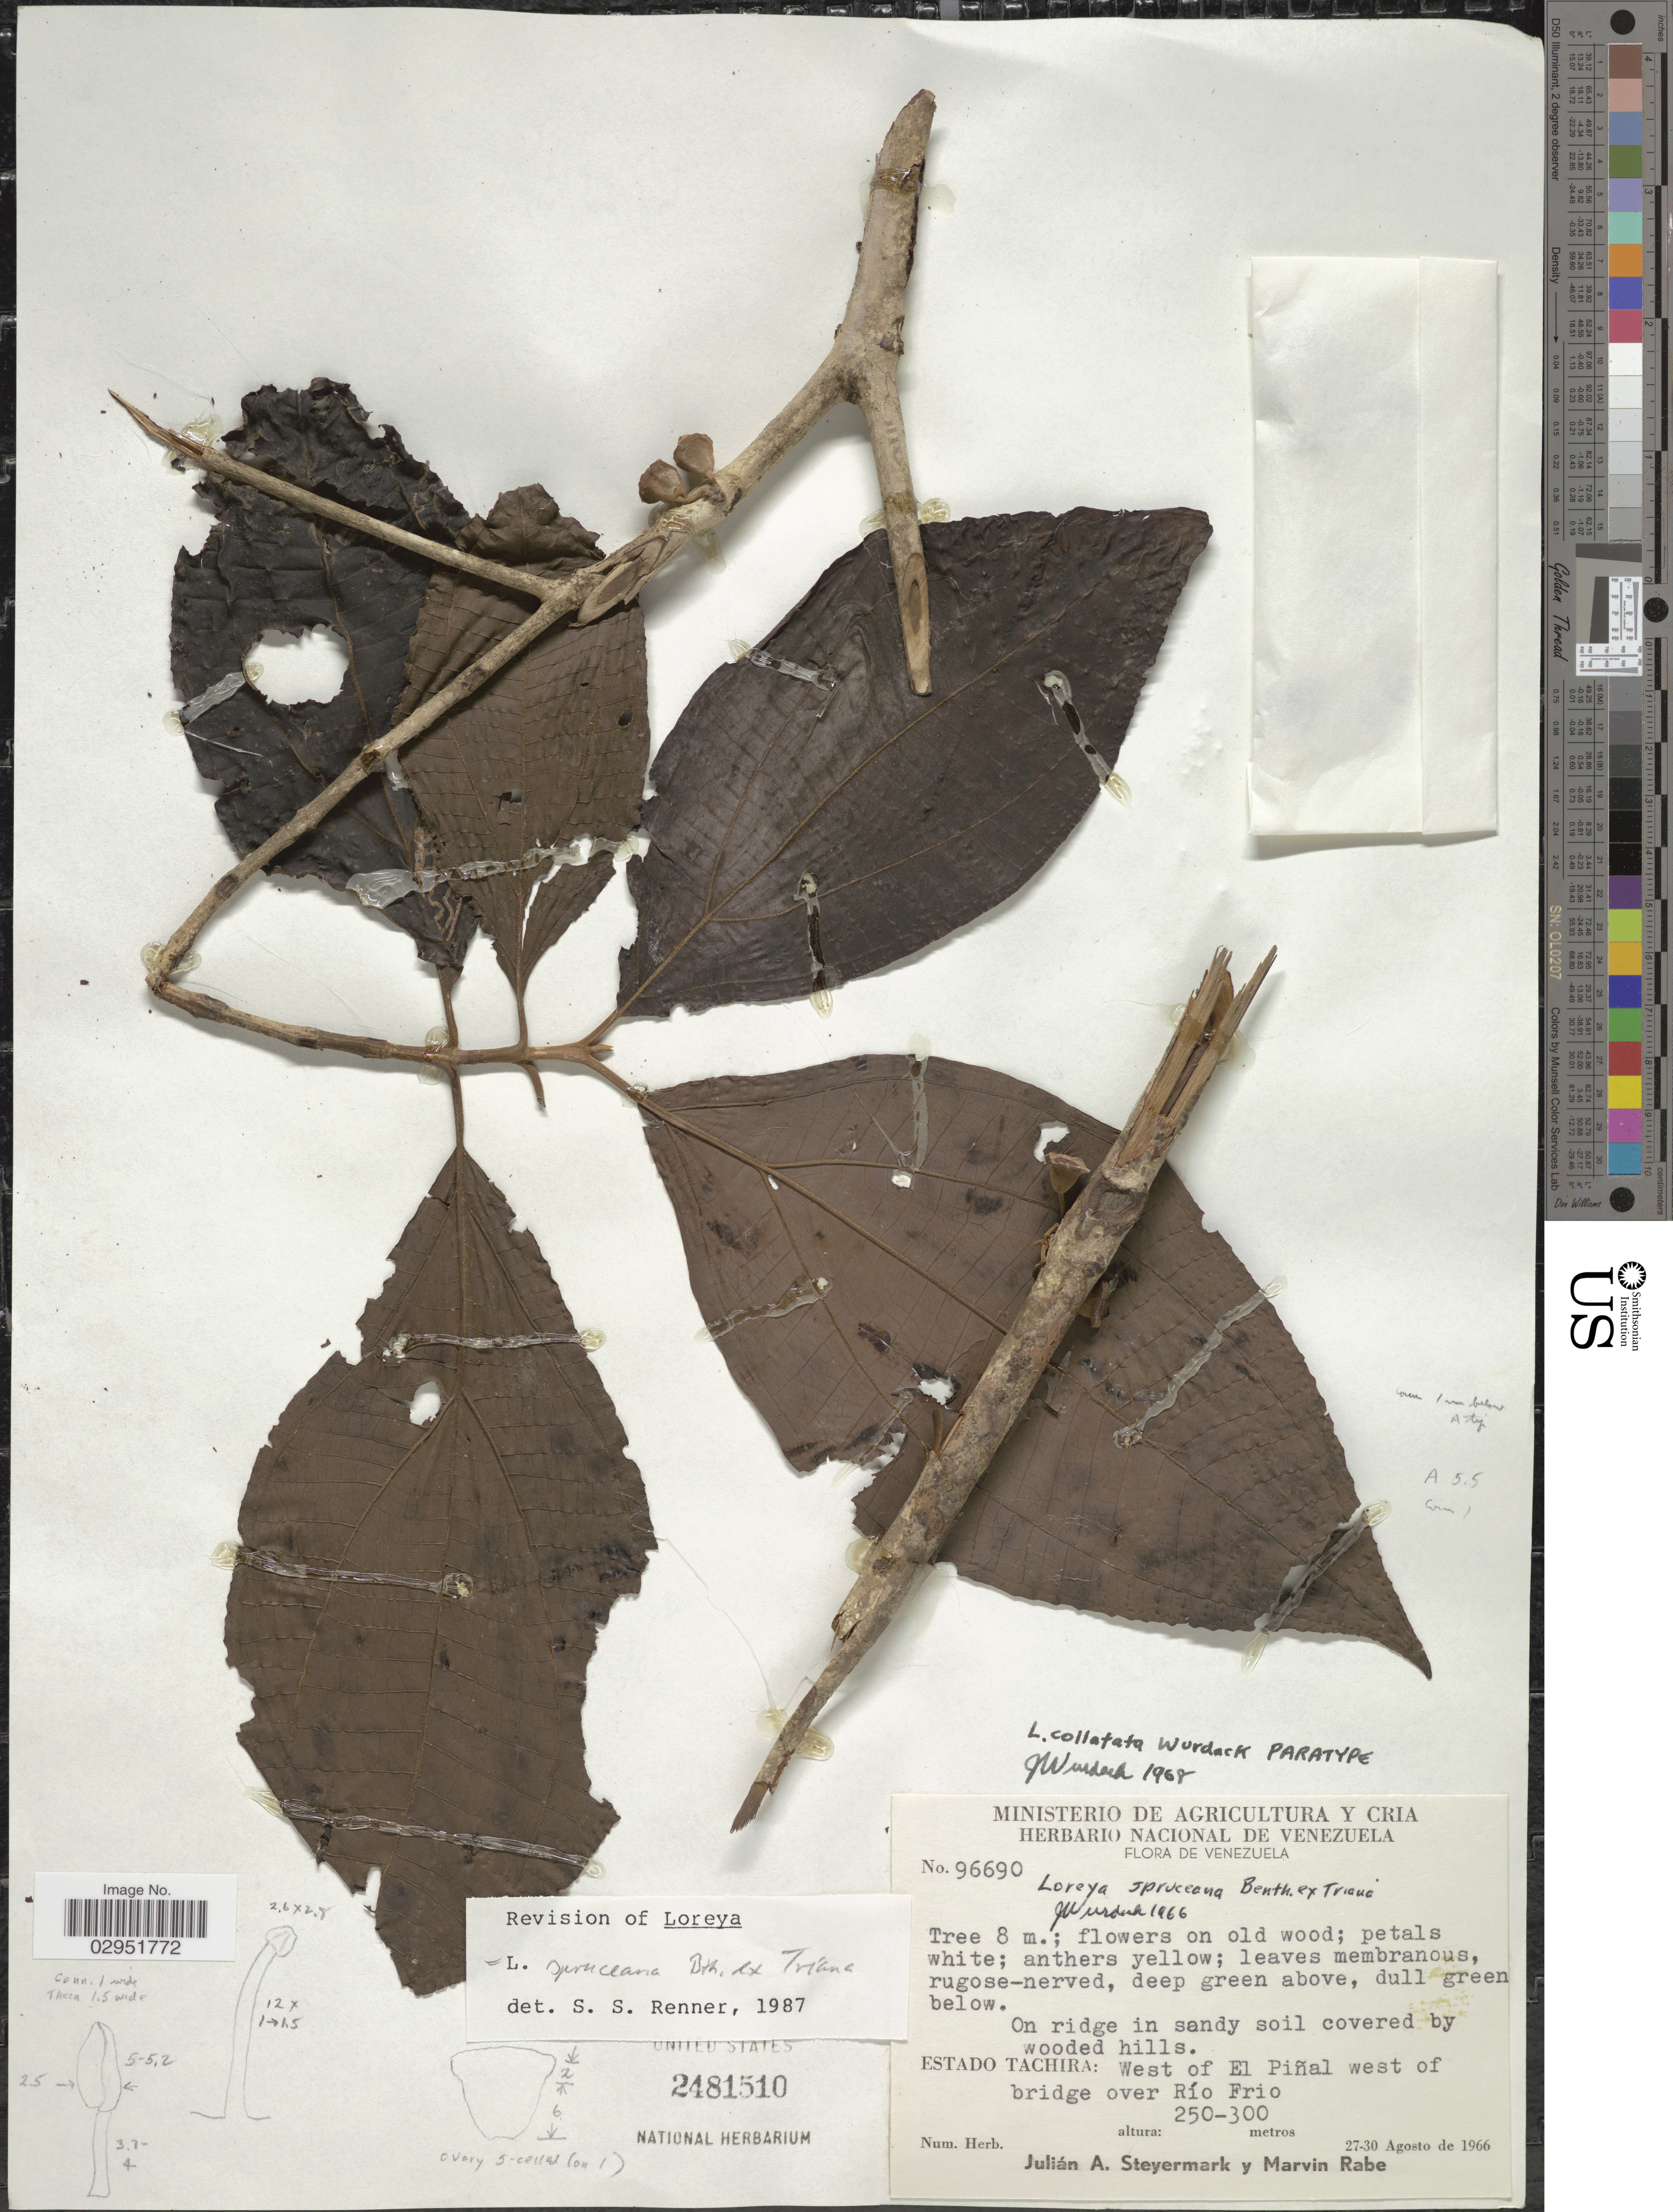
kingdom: Plantae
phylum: Tracheophyta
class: Magnoliopsida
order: Myrtales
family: Melastomataceae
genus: Bellucia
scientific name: Bellucia spruceana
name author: (Triana) J.F. Macbr.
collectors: J. Steyermark & M. Rabe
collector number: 96690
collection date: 1966-08-27/1966-08-30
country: Venezuela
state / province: Tachira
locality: Estado Tachira: West of El Piñal west of bridge over Río Frio.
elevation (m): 250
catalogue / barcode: US 2481510